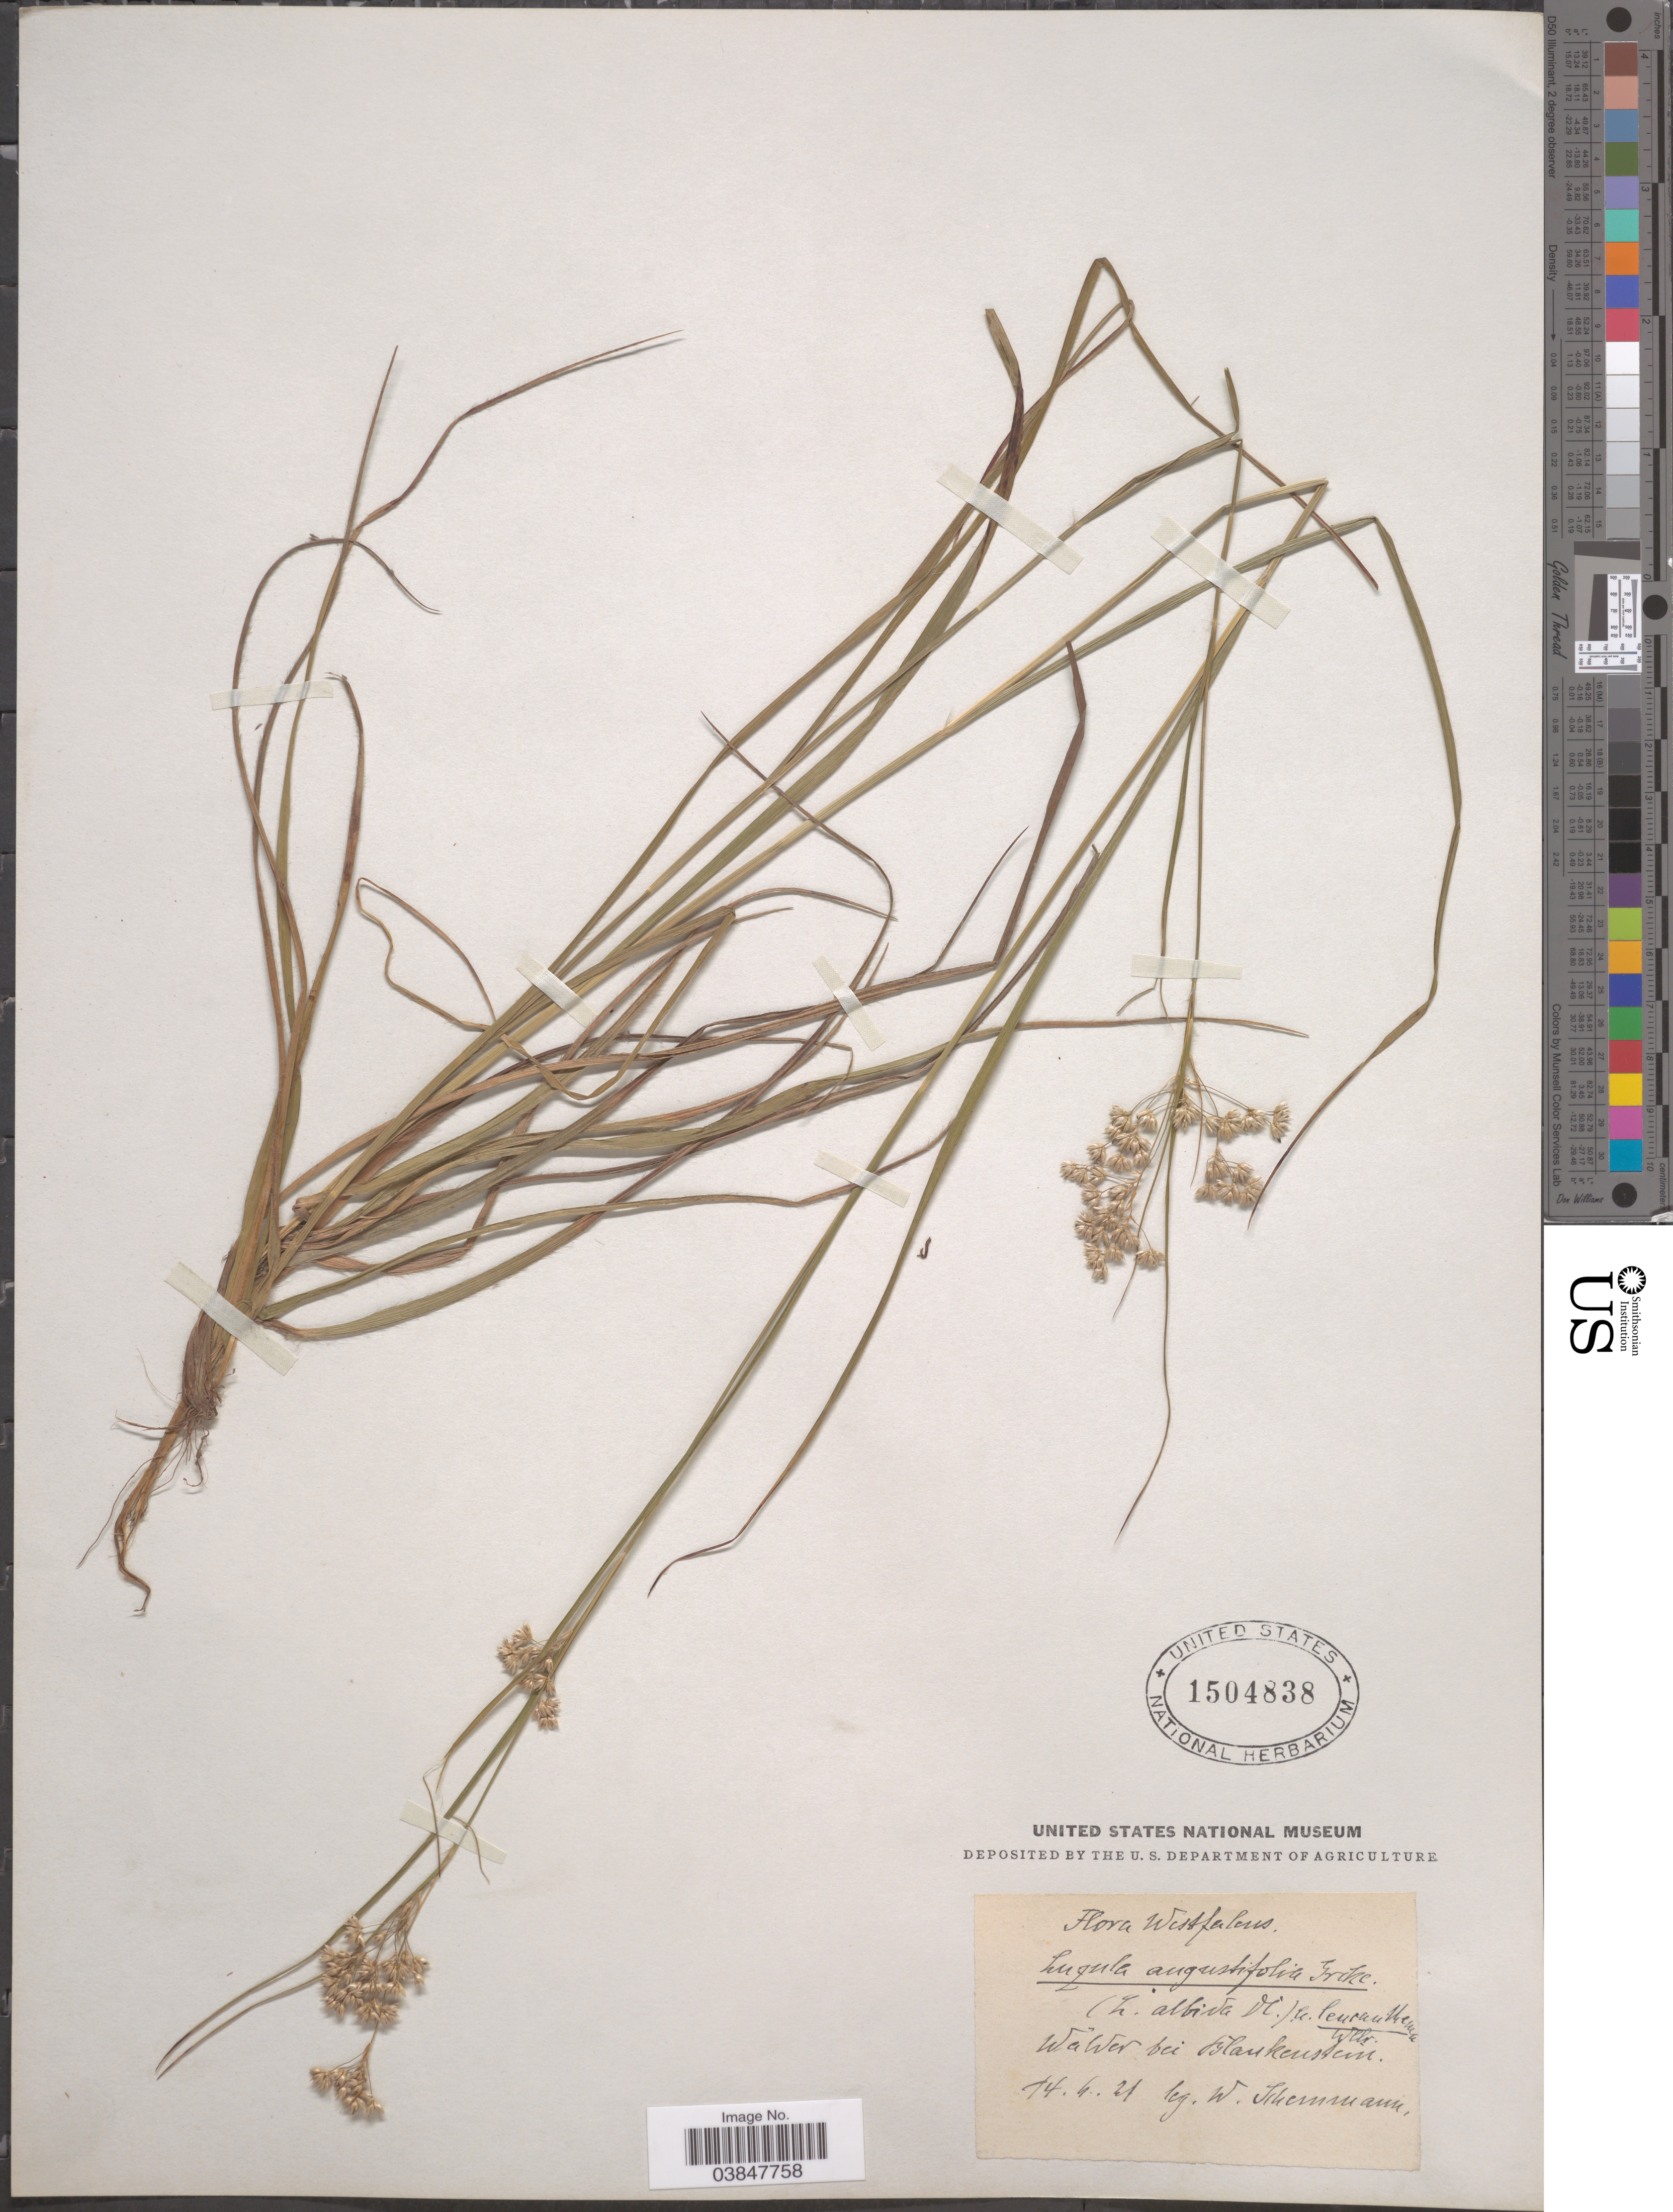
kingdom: Plantae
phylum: Tracheophyta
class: Liliopsida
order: Poales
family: Juncaceae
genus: Luzula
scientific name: Luzula angustifolia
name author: Poir.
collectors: W. Schemmann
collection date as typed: Transcribed d/m/y: 14/6/21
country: Germany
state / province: Nordrhein-Westfalen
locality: Westfalens. Wälder bei Blankenstein.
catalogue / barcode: US 1504838